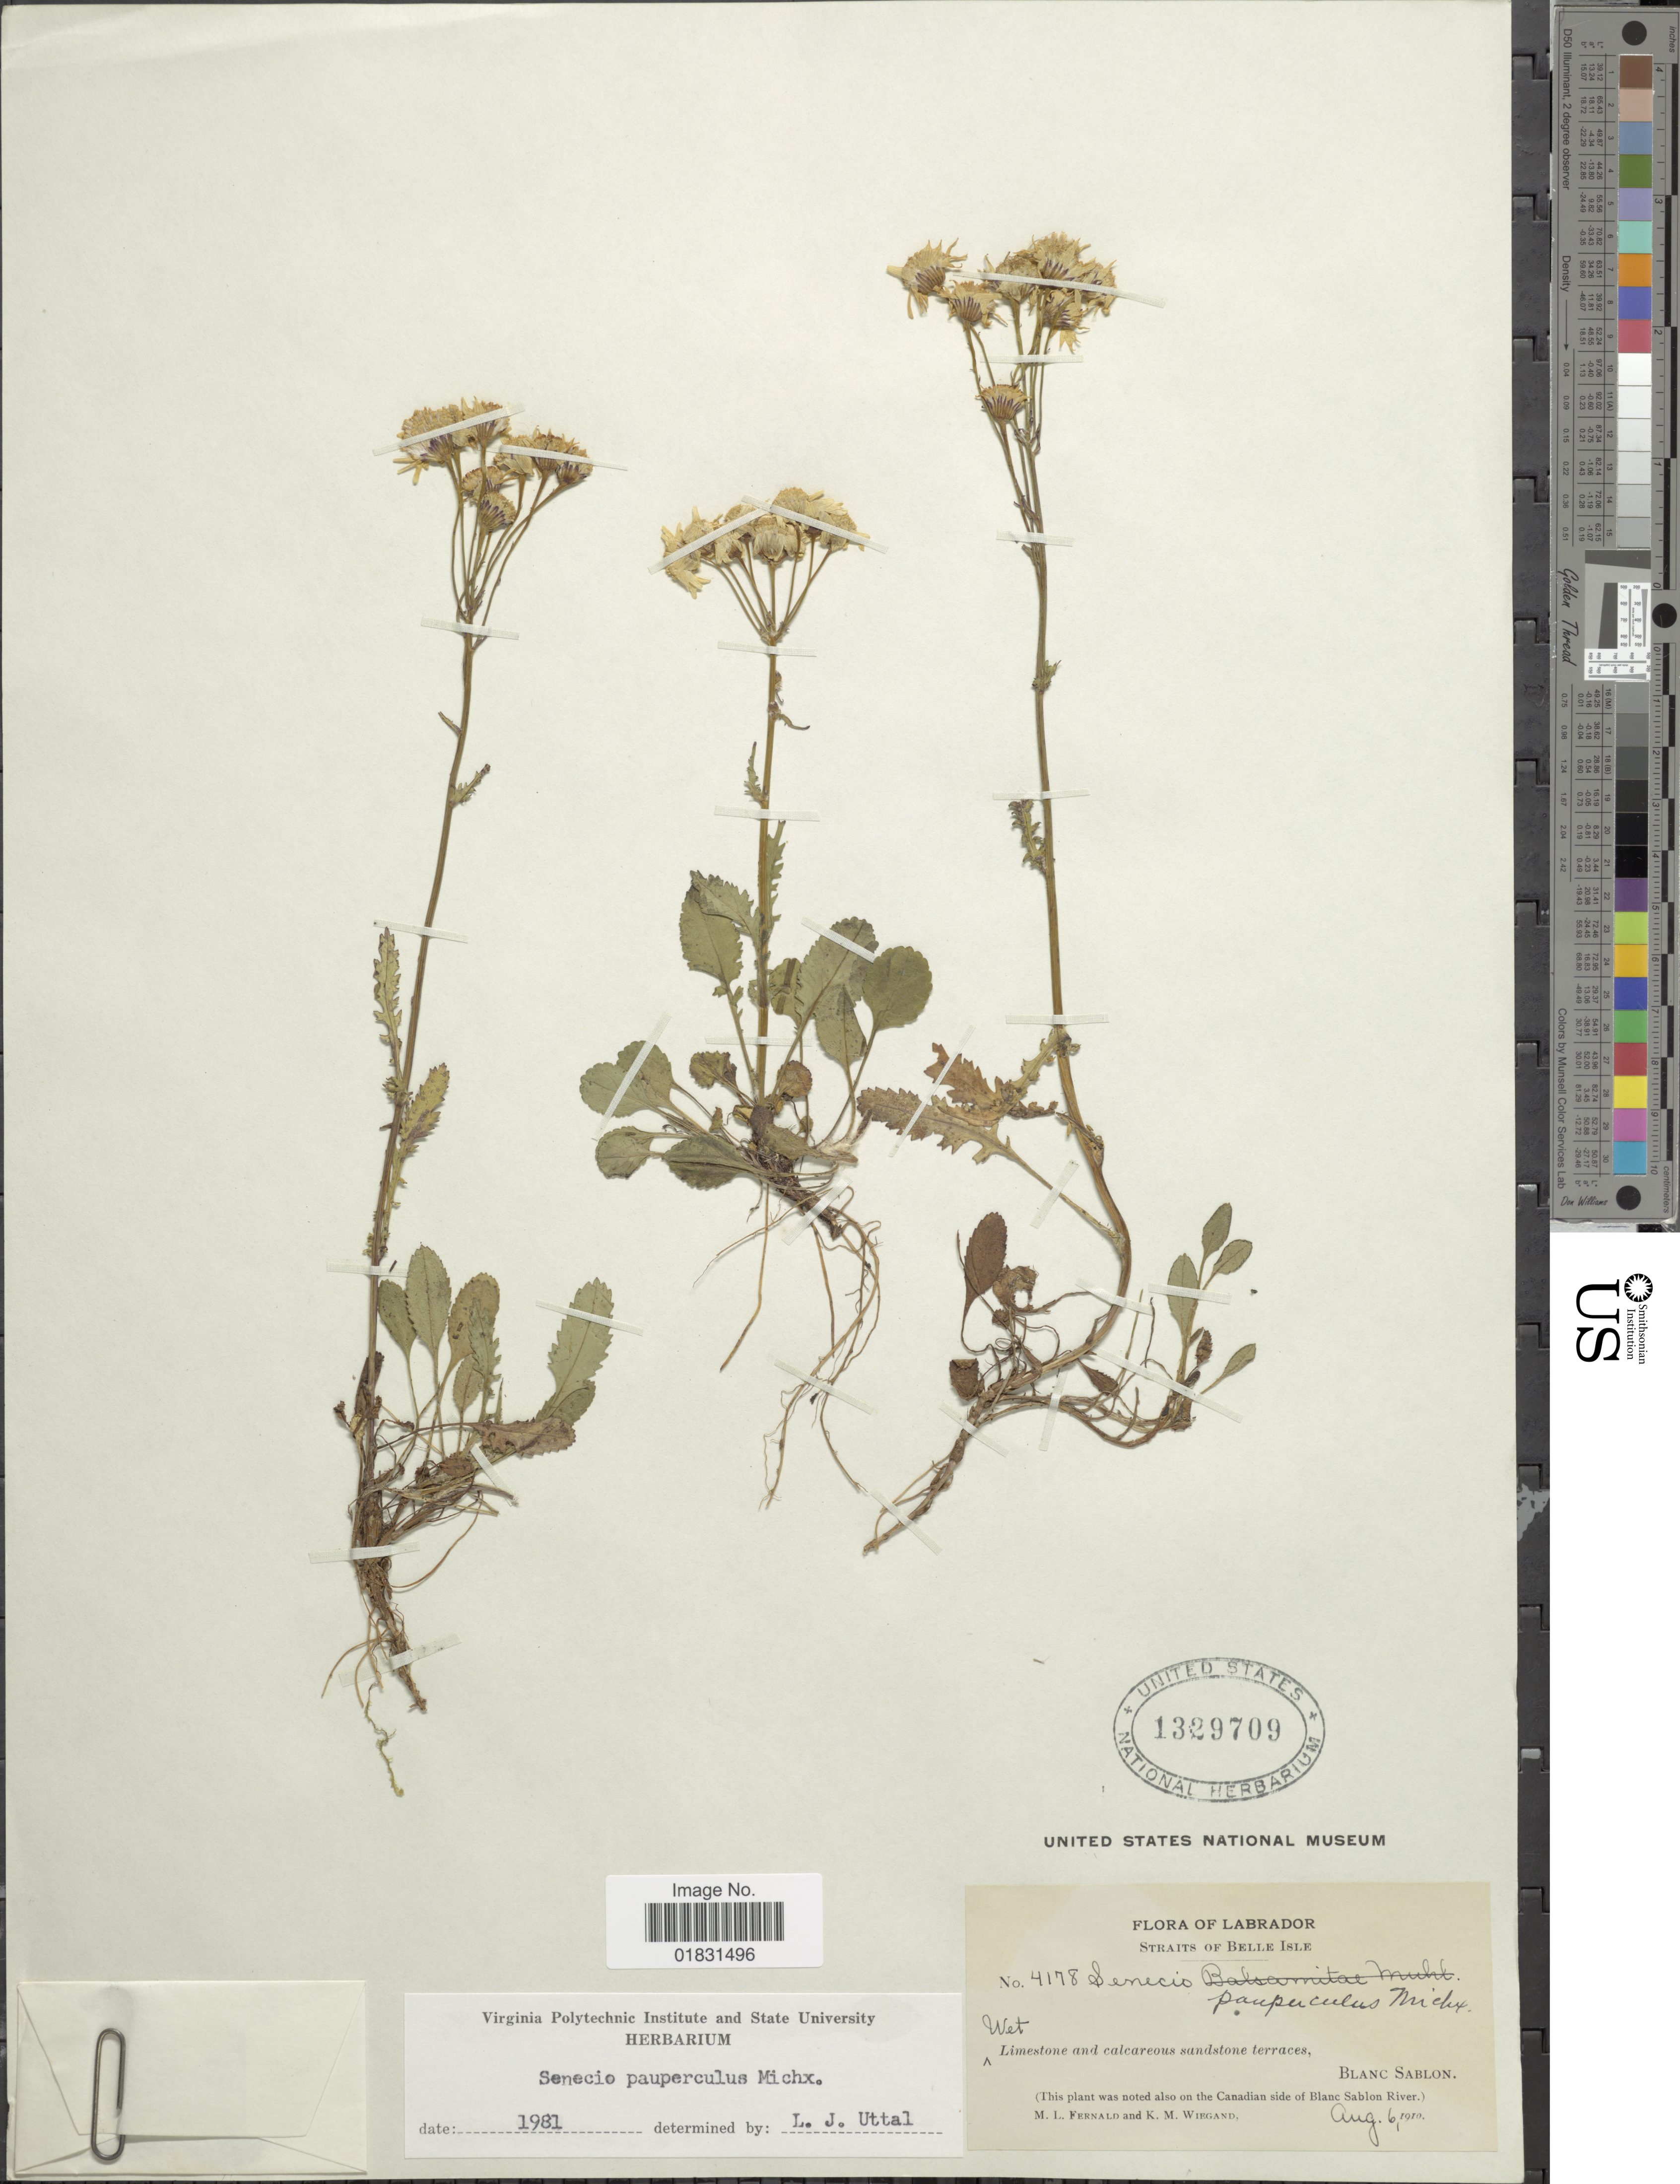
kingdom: Plantae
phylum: Tracheophyta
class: Magnoliopsida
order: Asterales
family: Asteraceae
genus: Packera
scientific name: Packera paupercula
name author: (Michx.) Á. Löve & D. Löve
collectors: M. L. Fernald & K. M. Wiegand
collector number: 4178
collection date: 1910-08-06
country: Canada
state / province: Newfoundland and Labrador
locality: Strait of Belle Isle, Wet Limestone and calcareous sandstone terraces, Blanc Sablon (This plant was noted on the Canadian side of Blanc Sablon River)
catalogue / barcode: US 1329709